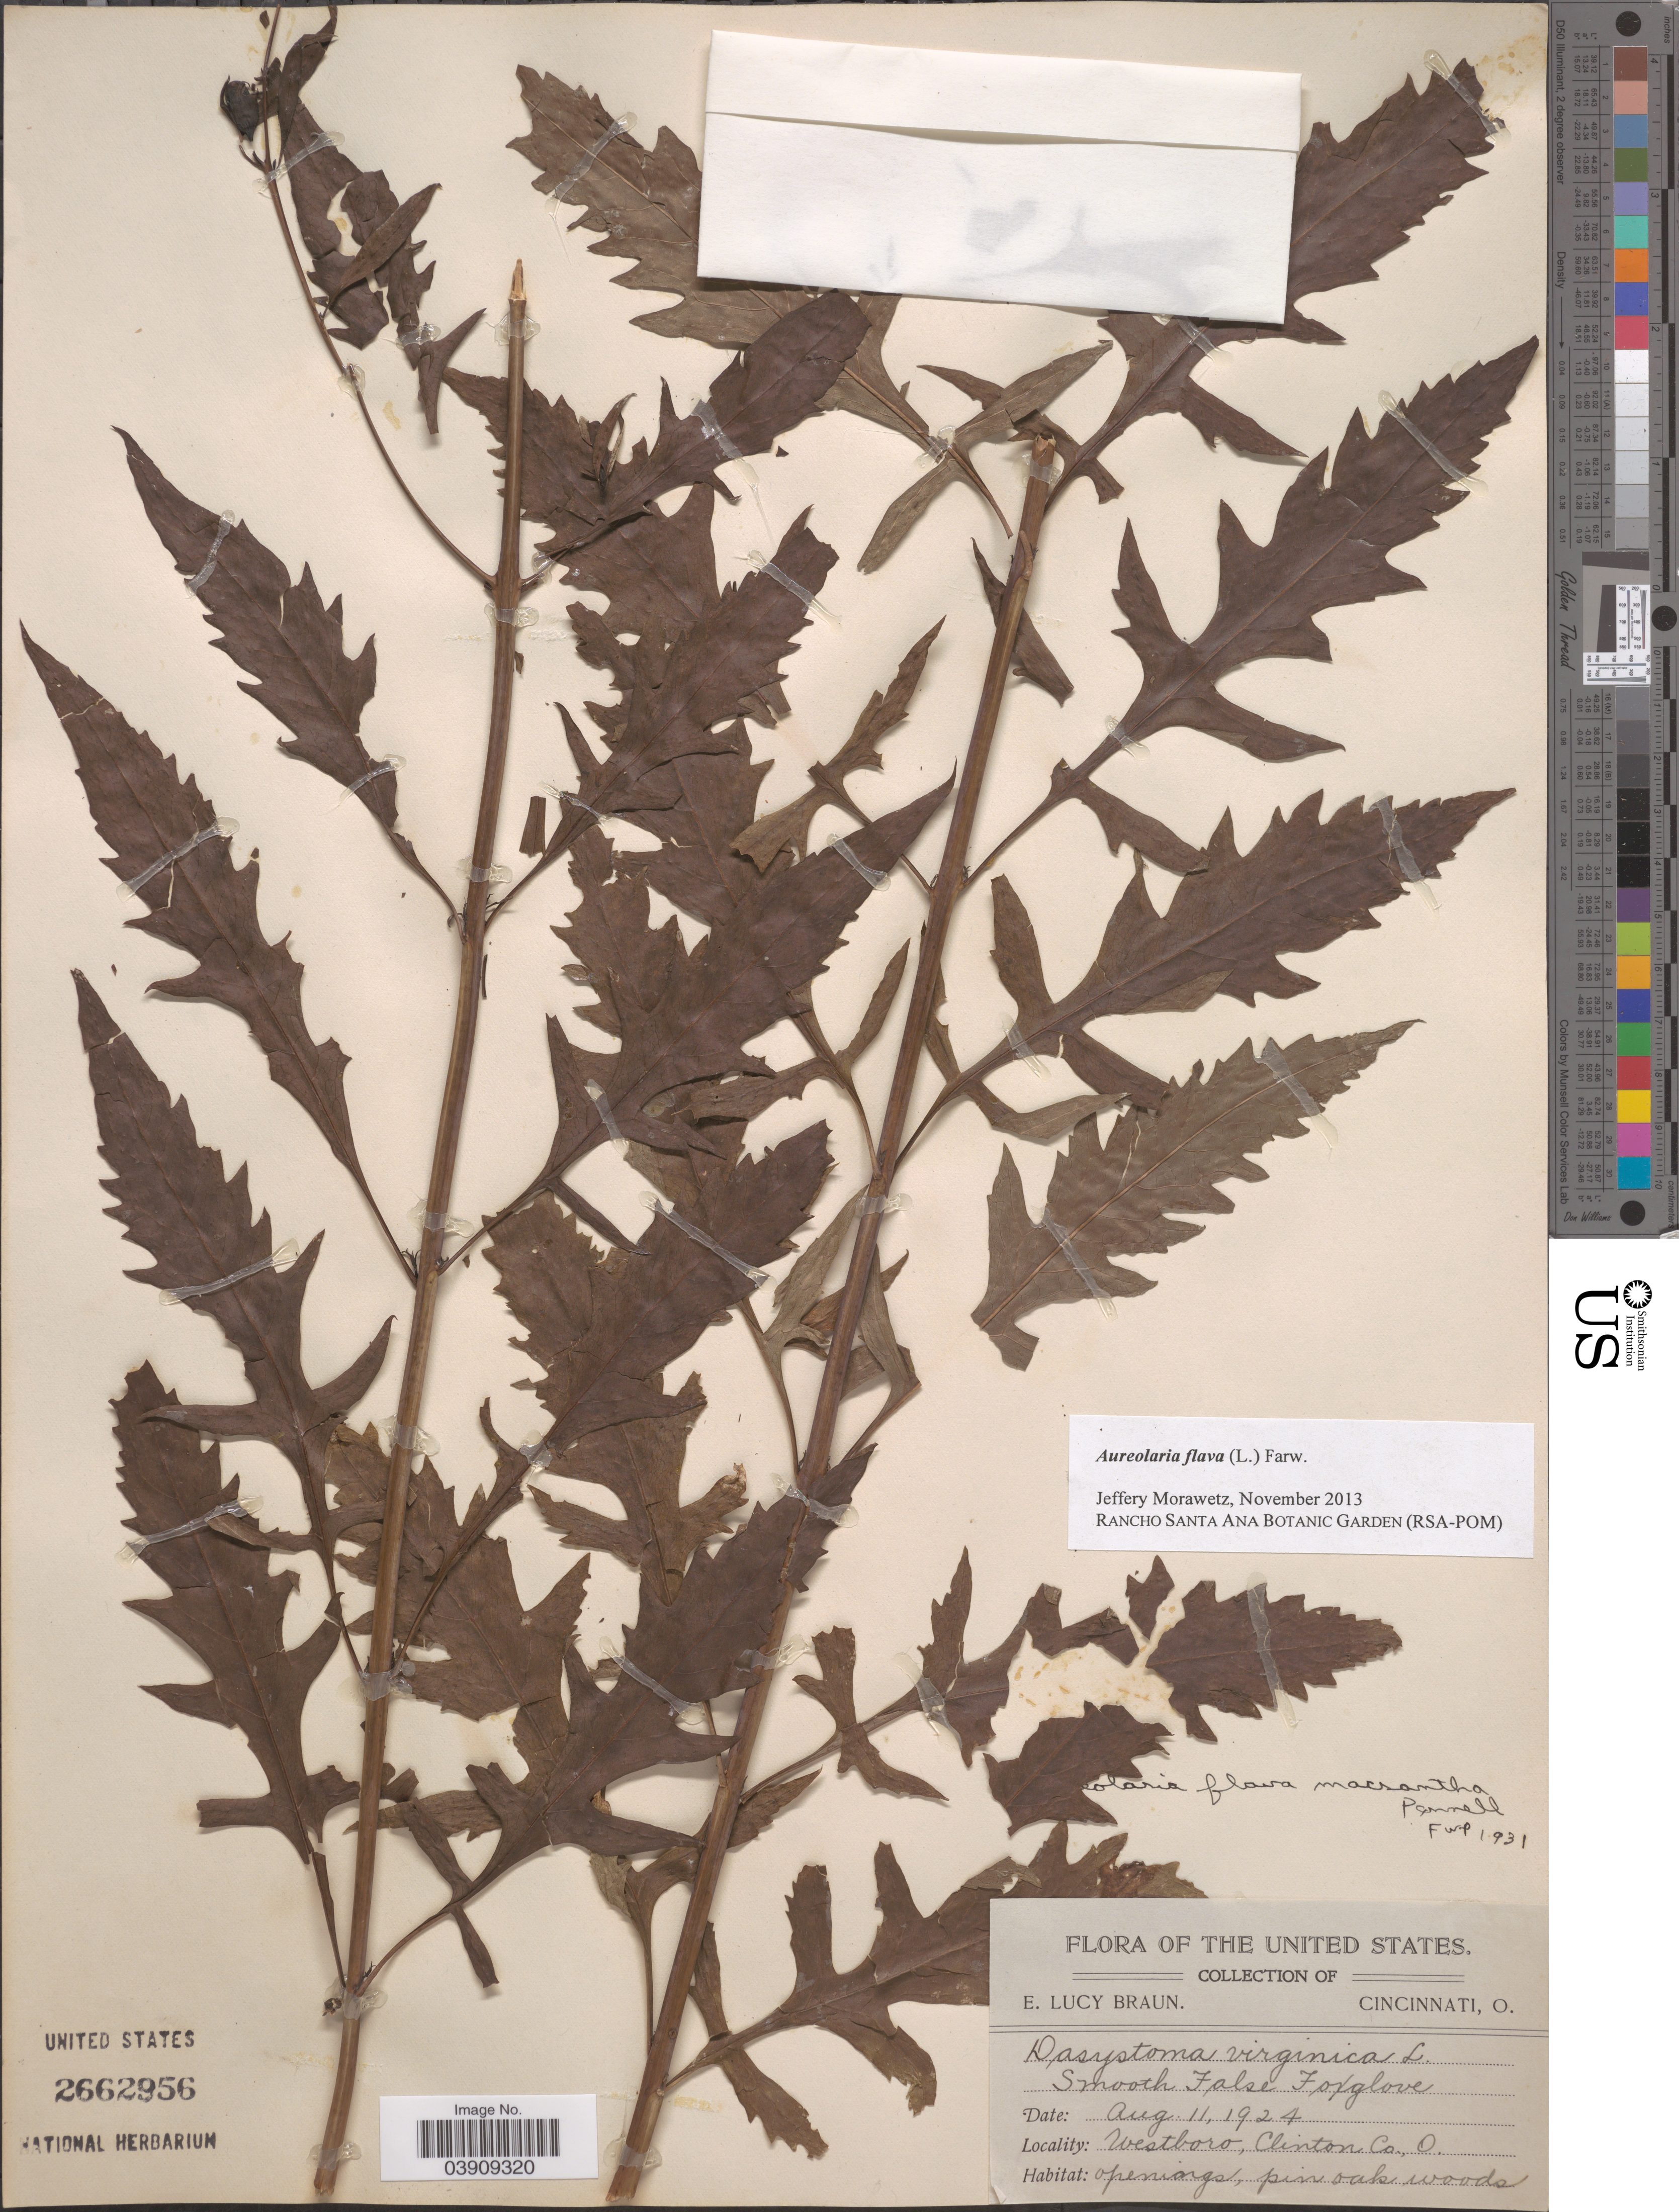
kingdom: Plantae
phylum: Tracheophyta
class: Magnoliopsida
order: Lamiales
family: Orobanchaceae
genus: Aureolaria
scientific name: Aureolaria flava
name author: (L.) Farw.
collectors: E. L. Braun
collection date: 1924-08-11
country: United States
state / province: Ohio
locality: Westboro, Clinton Co.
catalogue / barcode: US 2662956